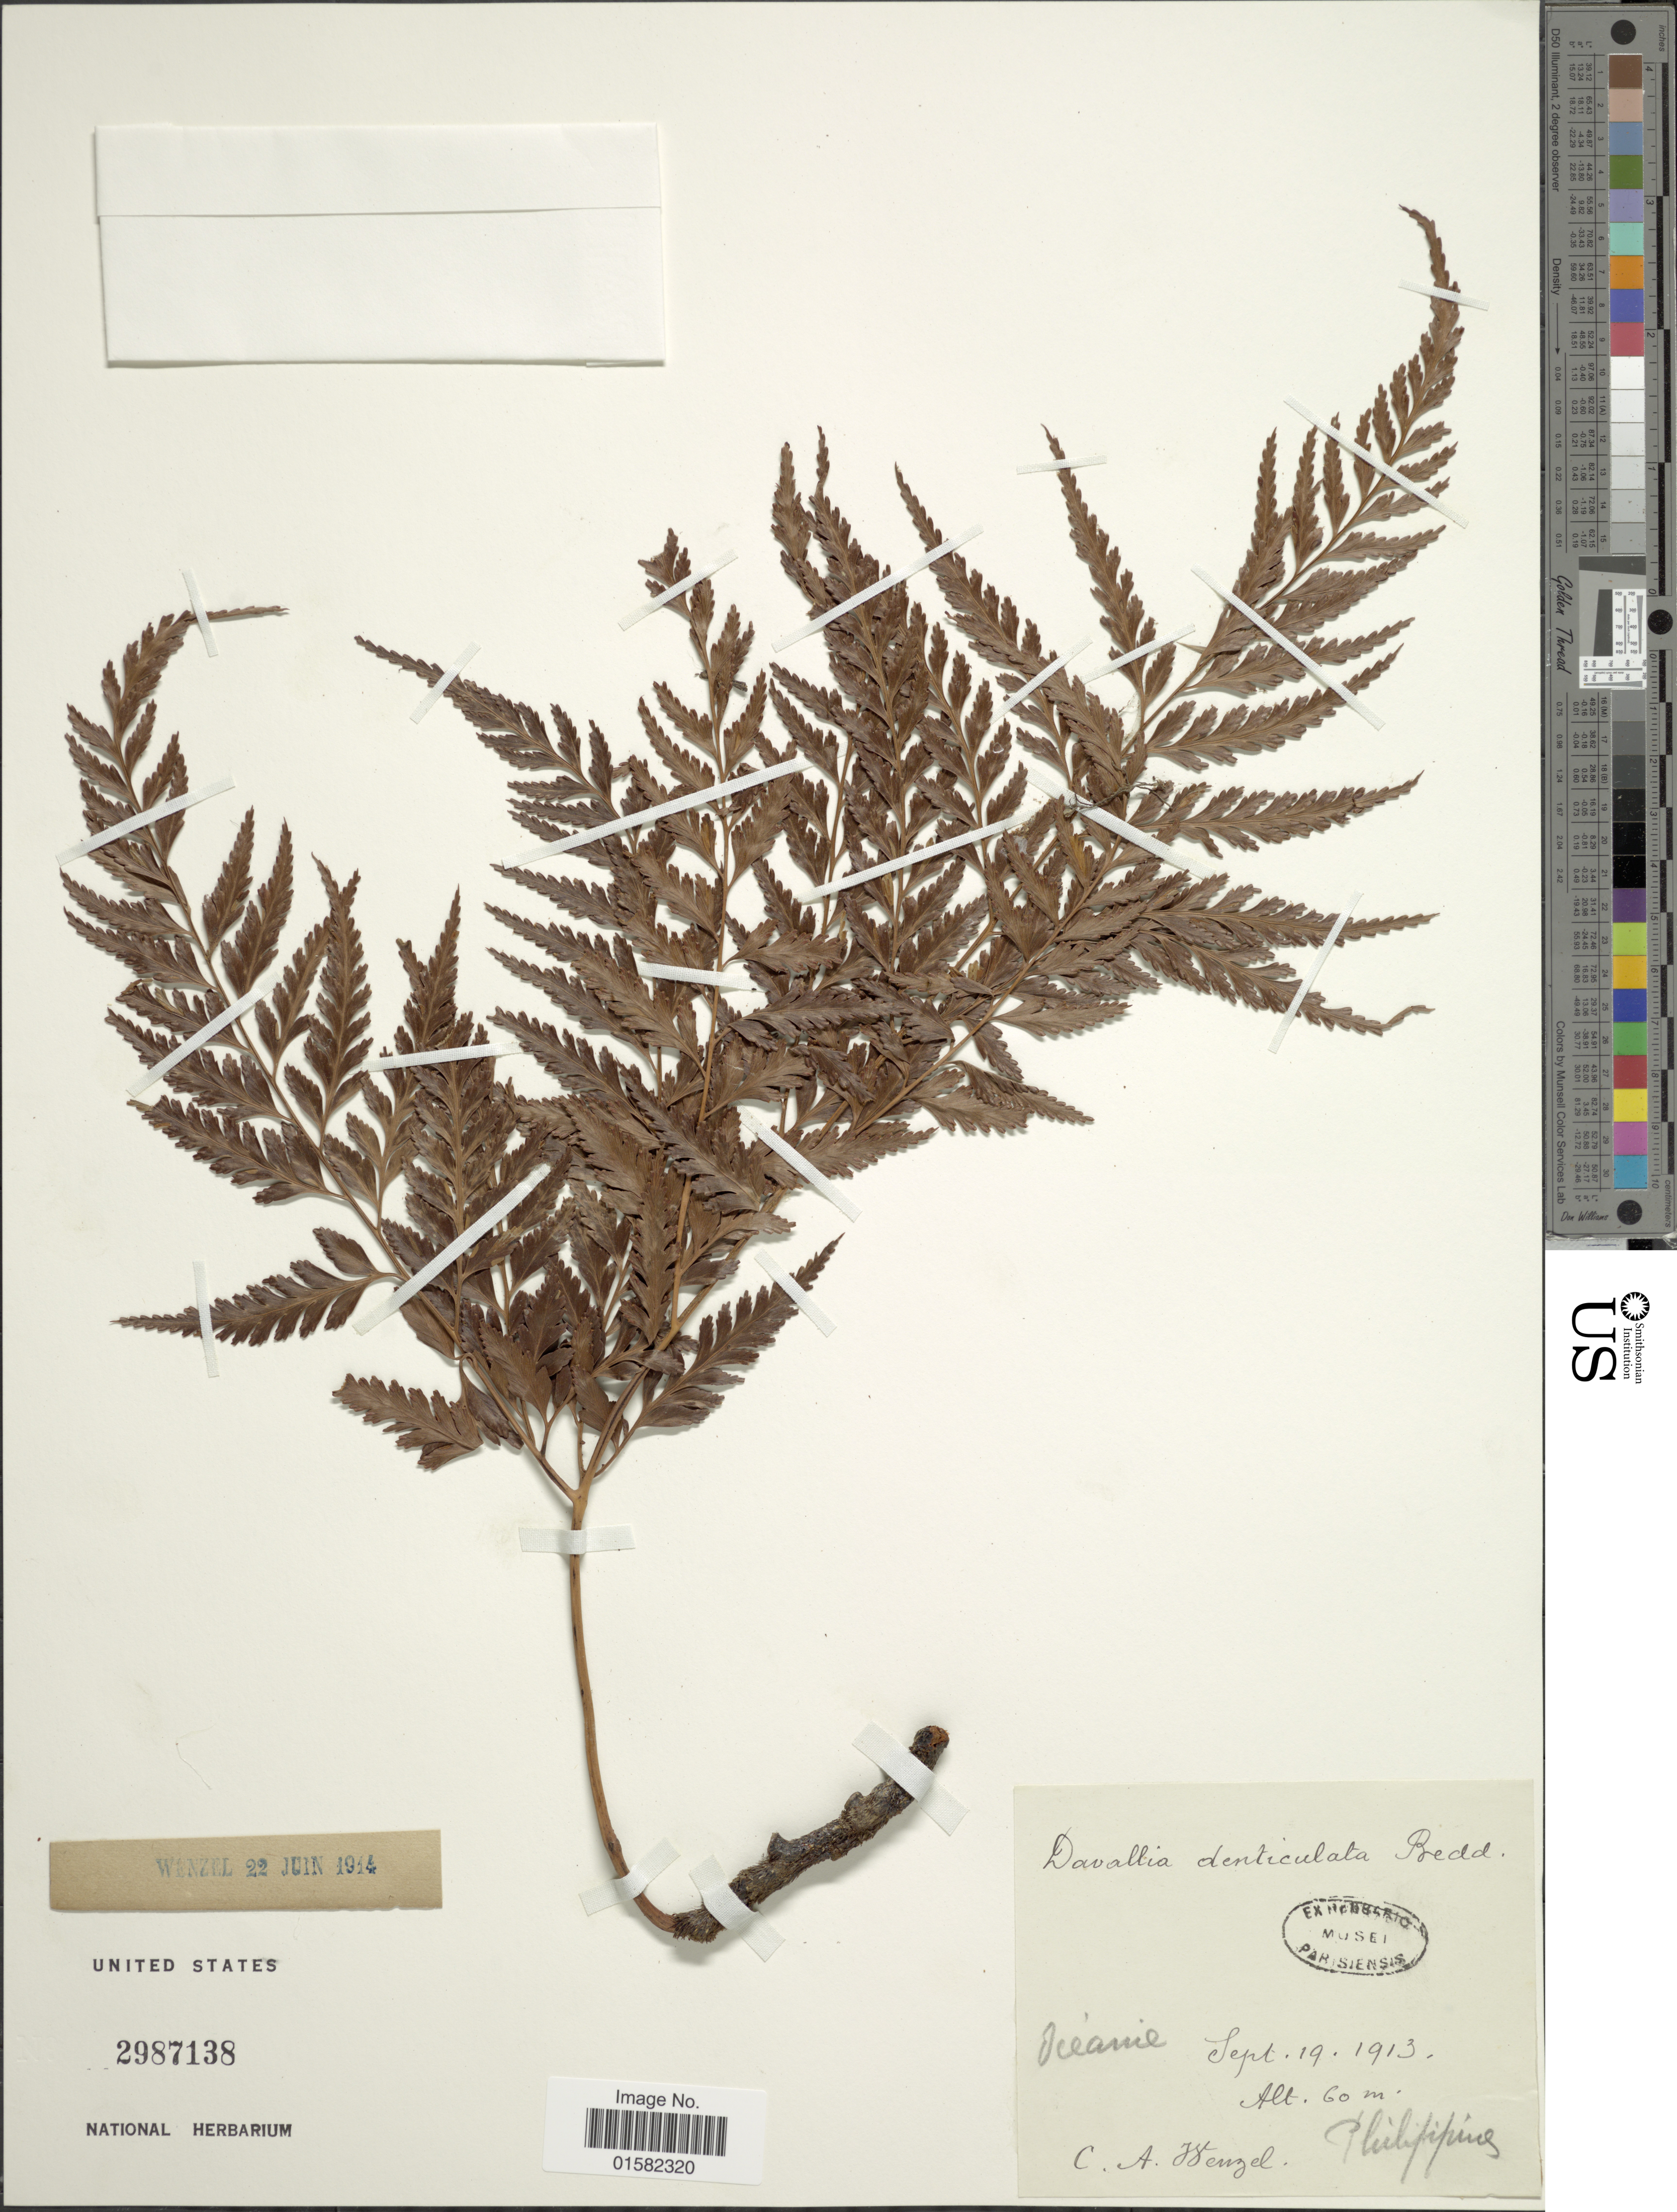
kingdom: Plantae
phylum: Tracheophyta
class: Polypodiopsida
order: Polypodiales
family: Davalliaceae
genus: Wibelia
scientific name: Wibelia denticulata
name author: (Burm. f.) M. Kato & Tsutsumi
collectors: C. Wenzel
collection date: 1913-09-16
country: Philippines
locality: Oceania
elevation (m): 60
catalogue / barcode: US 2987138